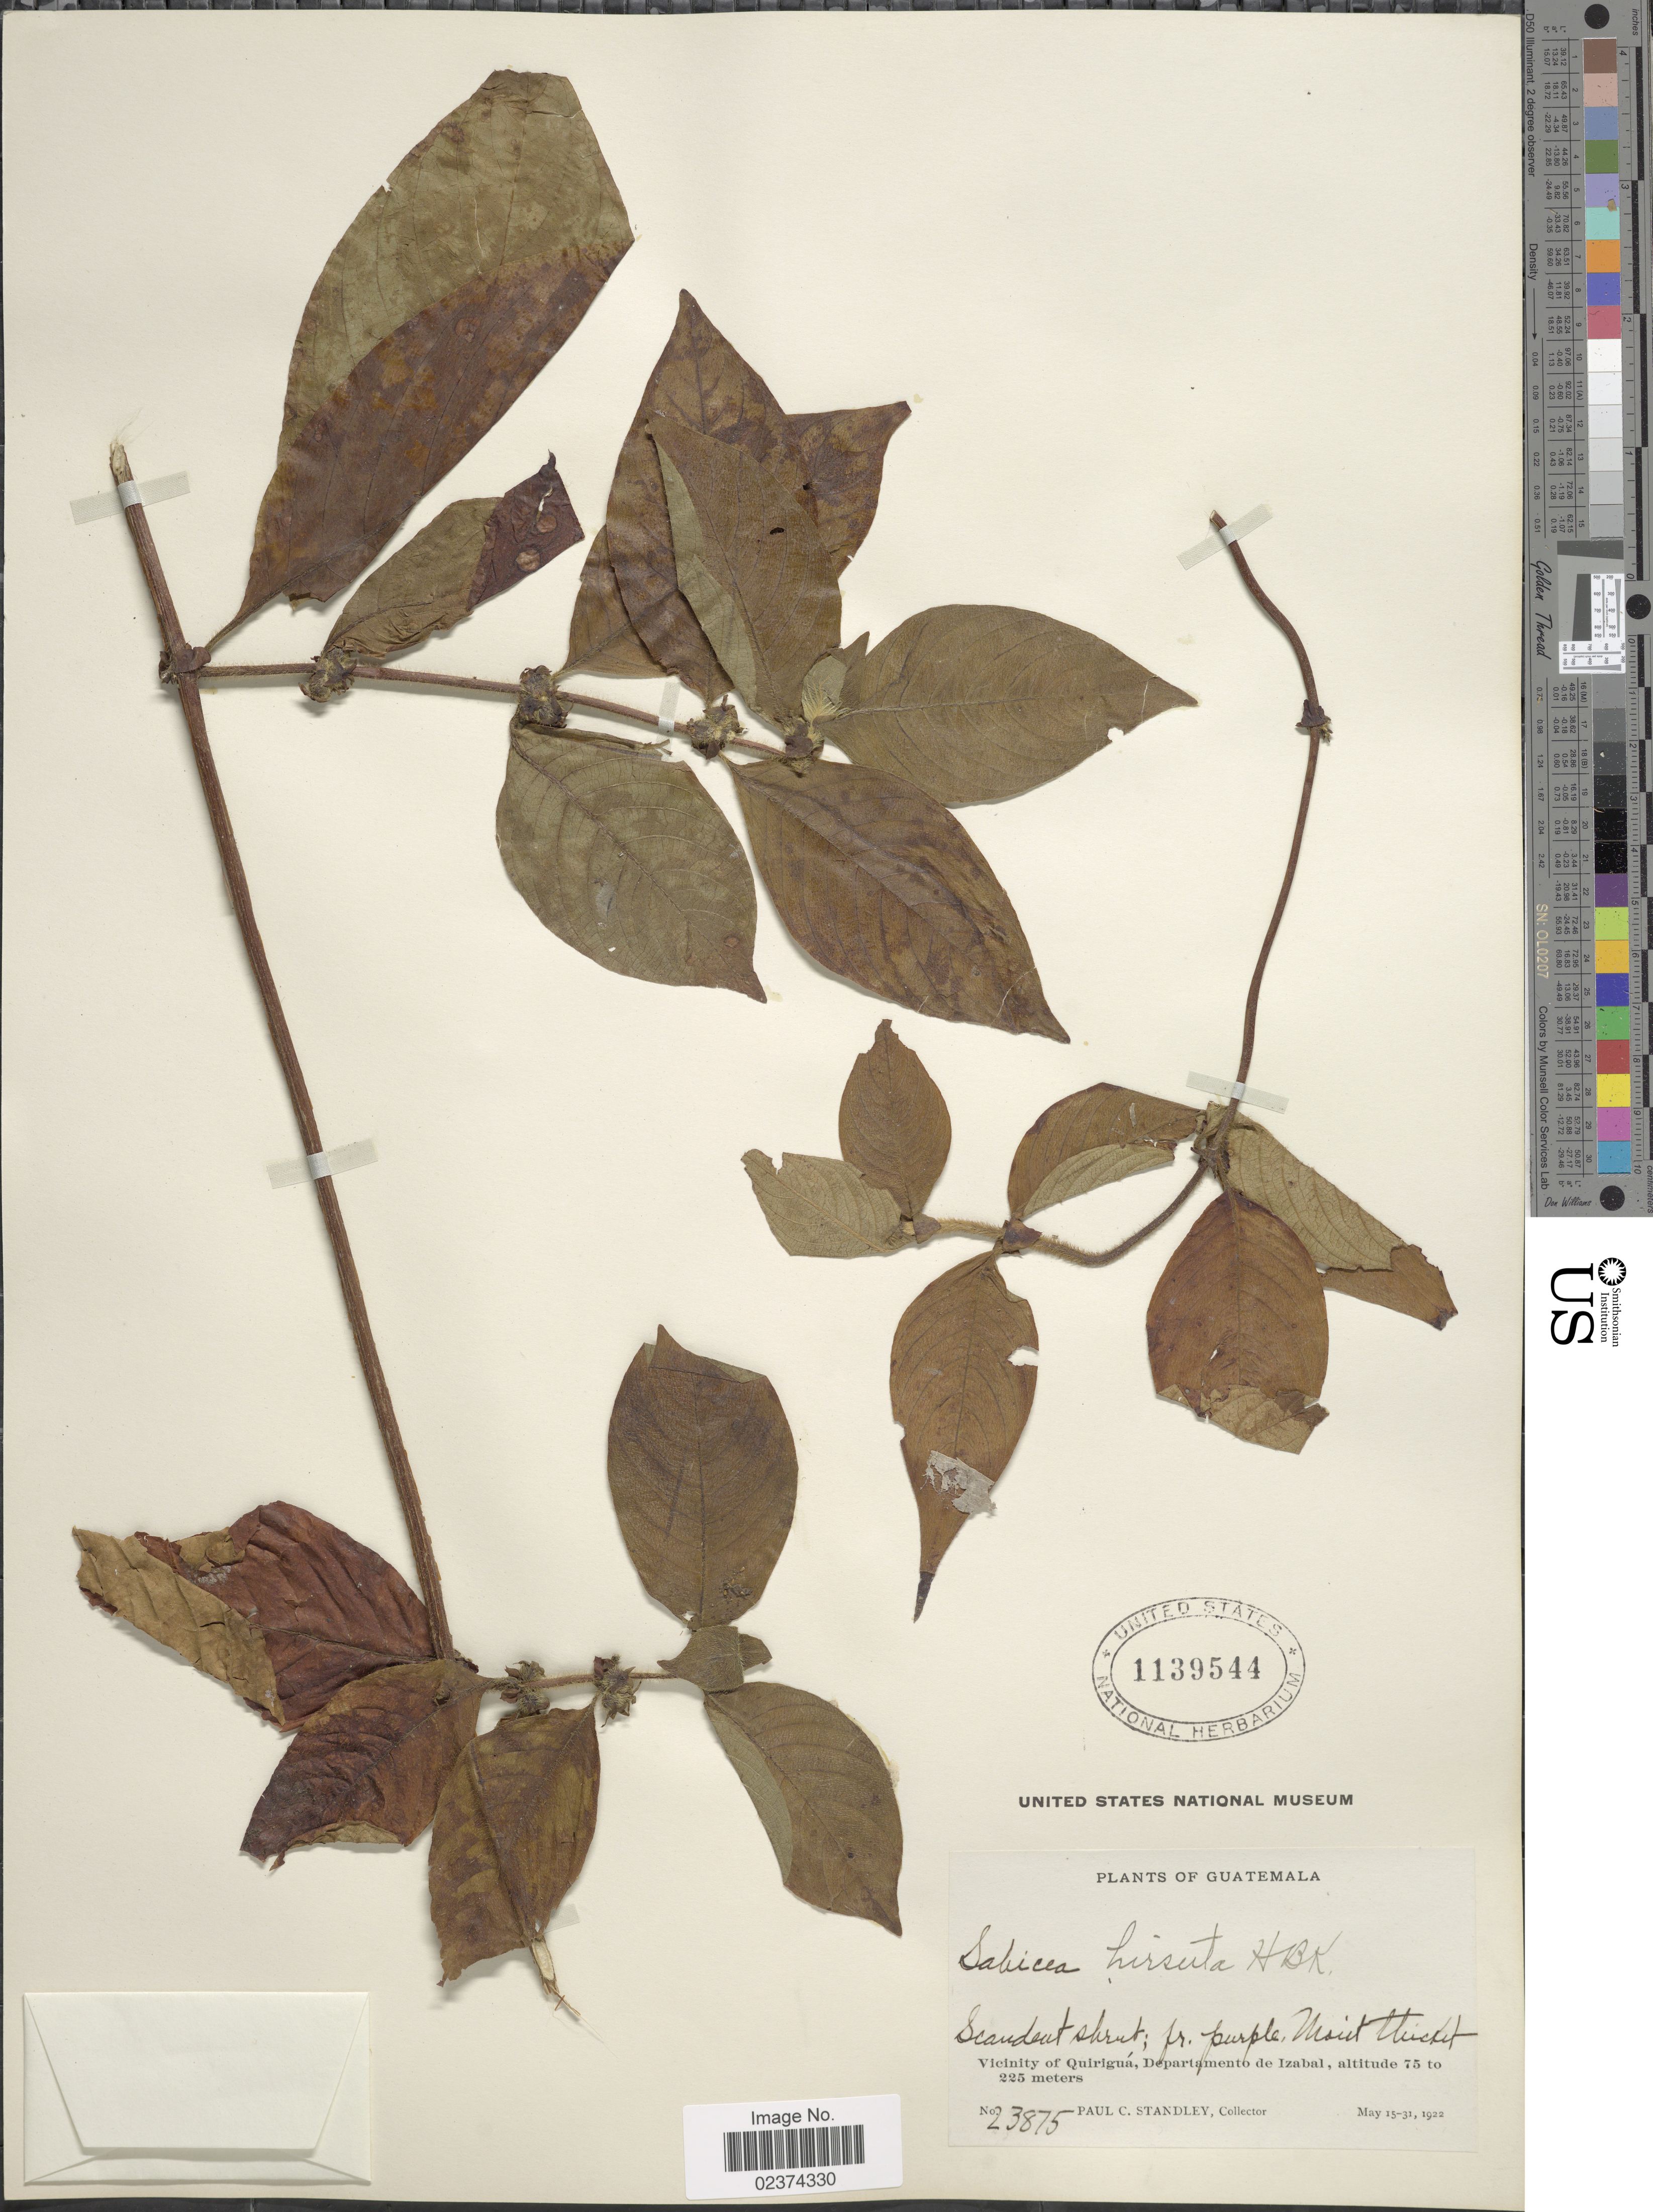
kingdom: Plantae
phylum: Tracheophyta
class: Magnoliopsida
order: Gentianales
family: Rubiaceae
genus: Sabicea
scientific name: Sabicea hirsuta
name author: Kunth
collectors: P. C. Standley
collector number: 23875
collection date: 1922-05-15/1922-05-31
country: Guatemala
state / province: Izabal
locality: Vicinity of Quiriguá, Departamento de Izabal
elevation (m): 75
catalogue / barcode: US 1139544